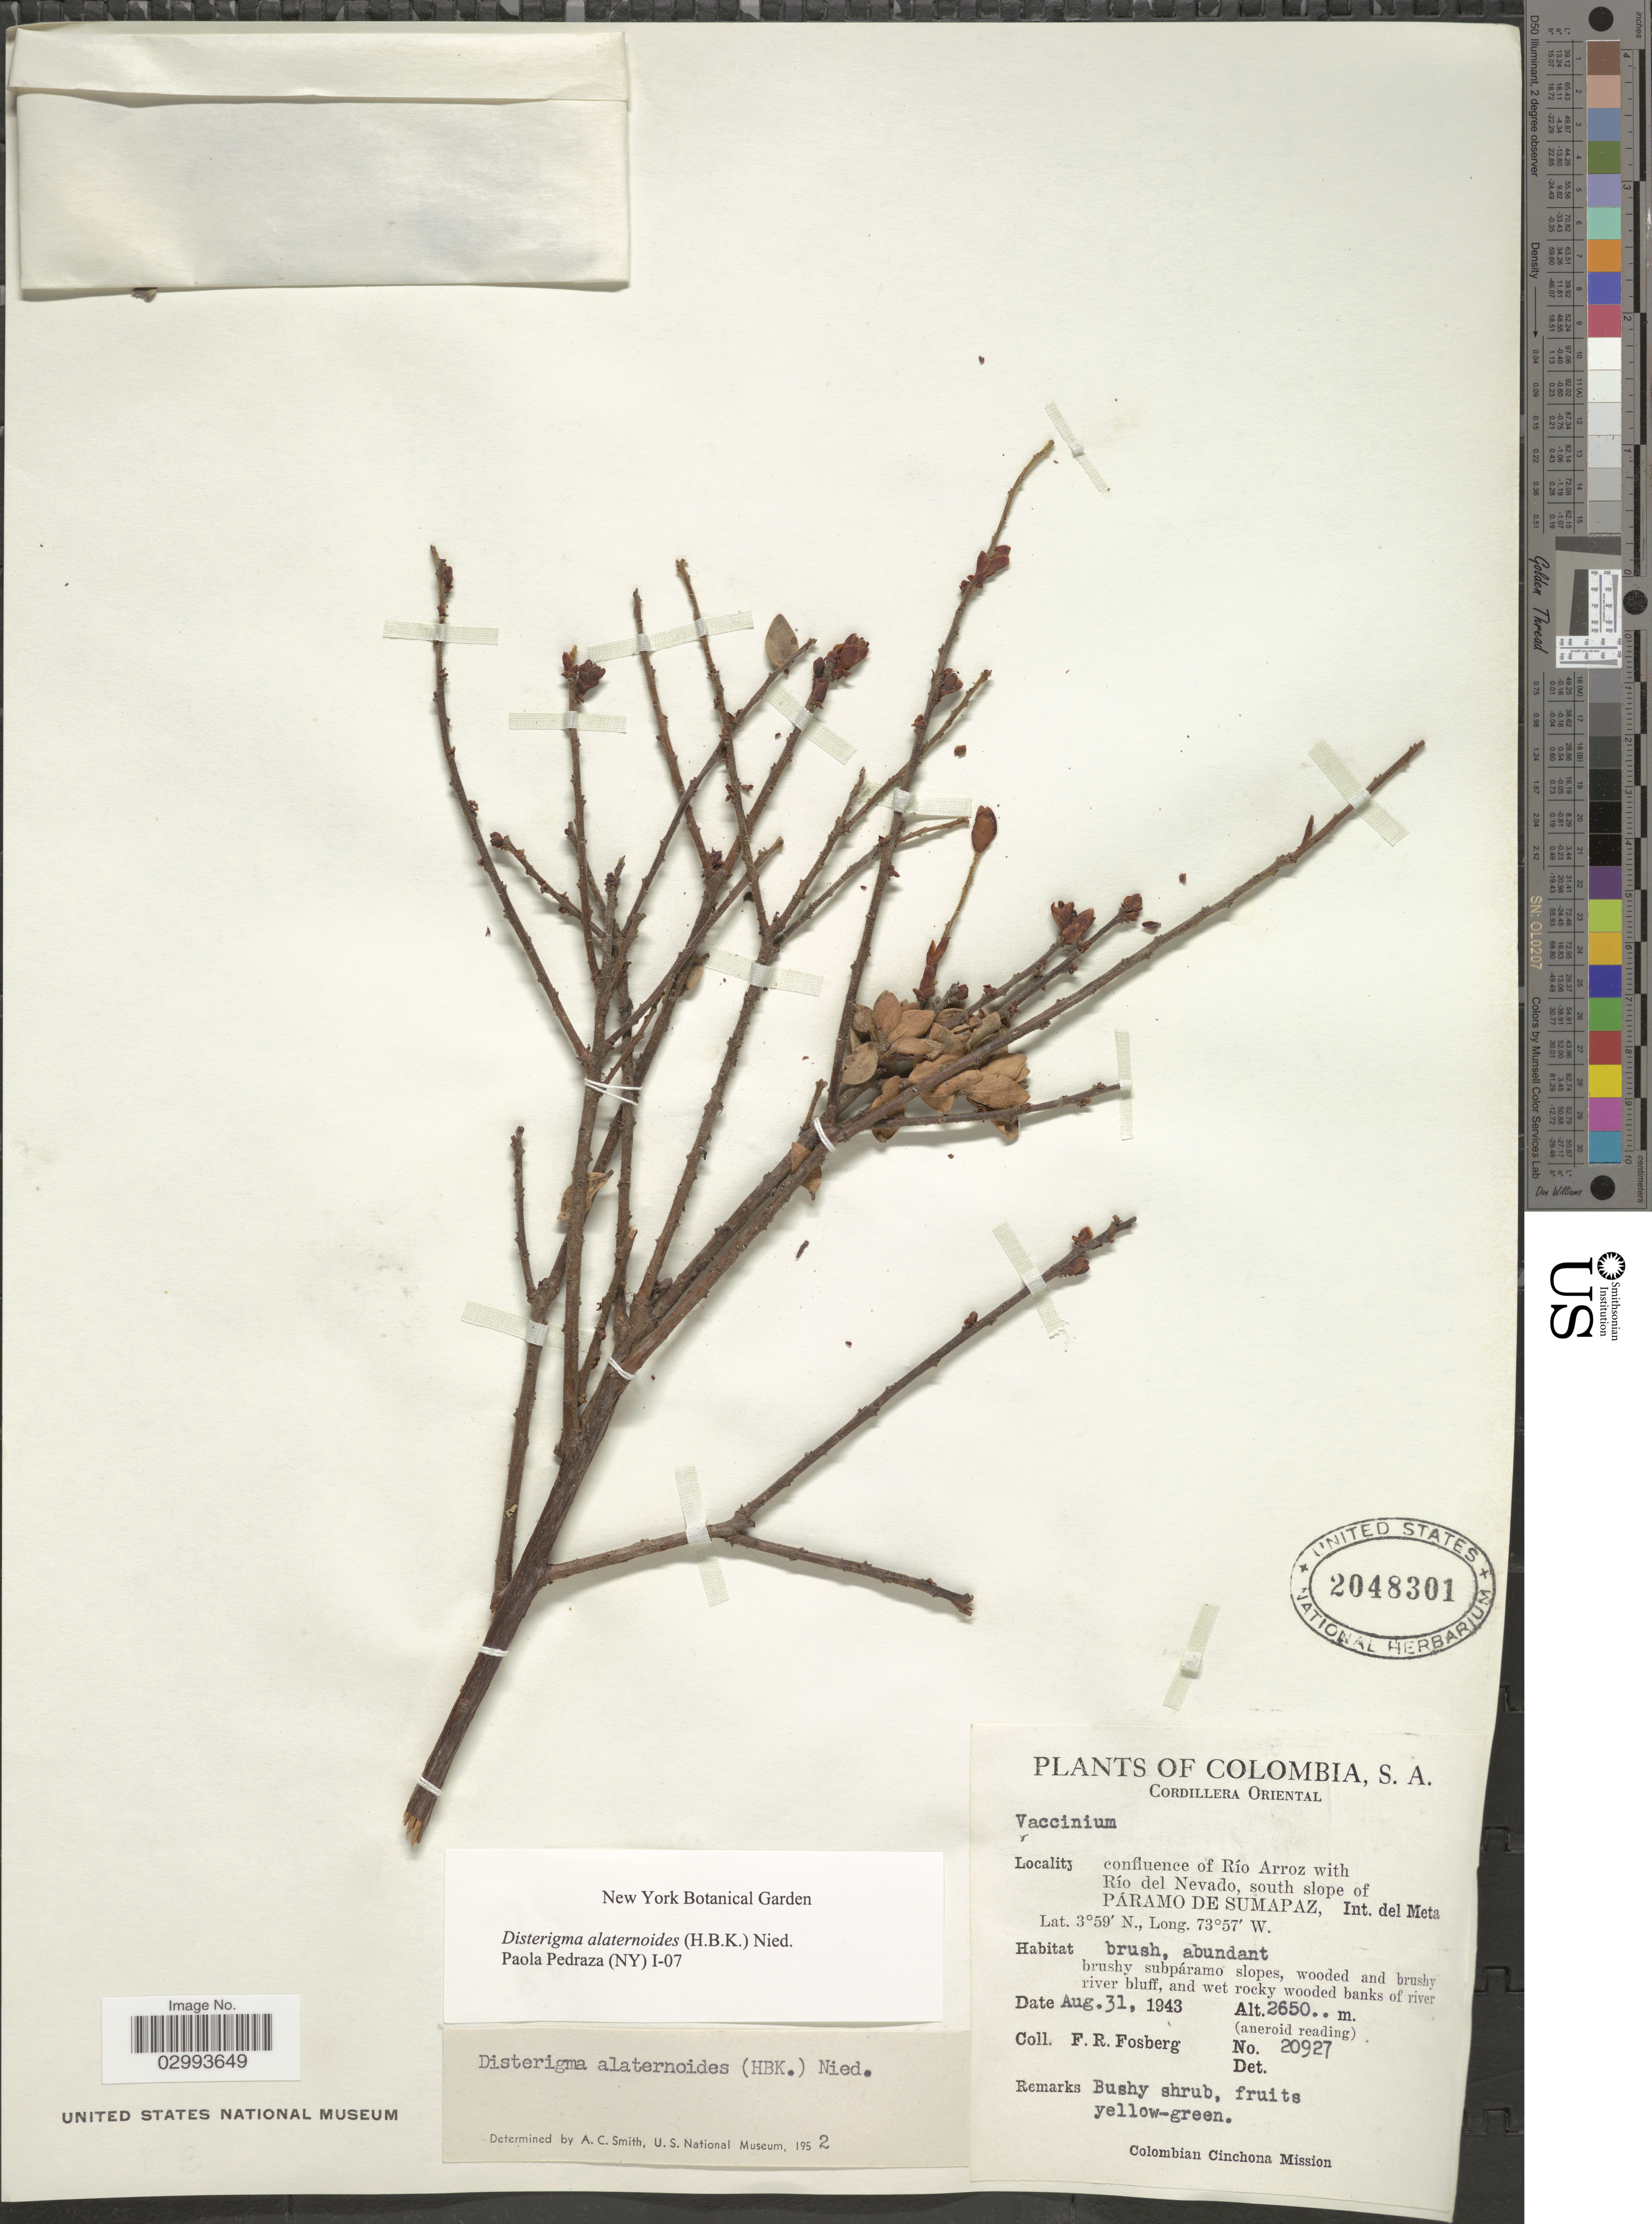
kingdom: Plantae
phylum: Tracheophyta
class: Magnoliopsida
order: Ericales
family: Ericaceae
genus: Disterigma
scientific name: Disterigma alaternoides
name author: (Kunth) Nied.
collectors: F. R. Fosberg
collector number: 20927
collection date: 1943-08-31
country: Colombia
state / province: Meta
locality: Cordillera Oriental, confluence of Río Arroz with Río del Nevado, south slope of Páramo de Sumapaz, Int. del Meta.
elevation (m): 2650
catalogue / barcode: US 2048301